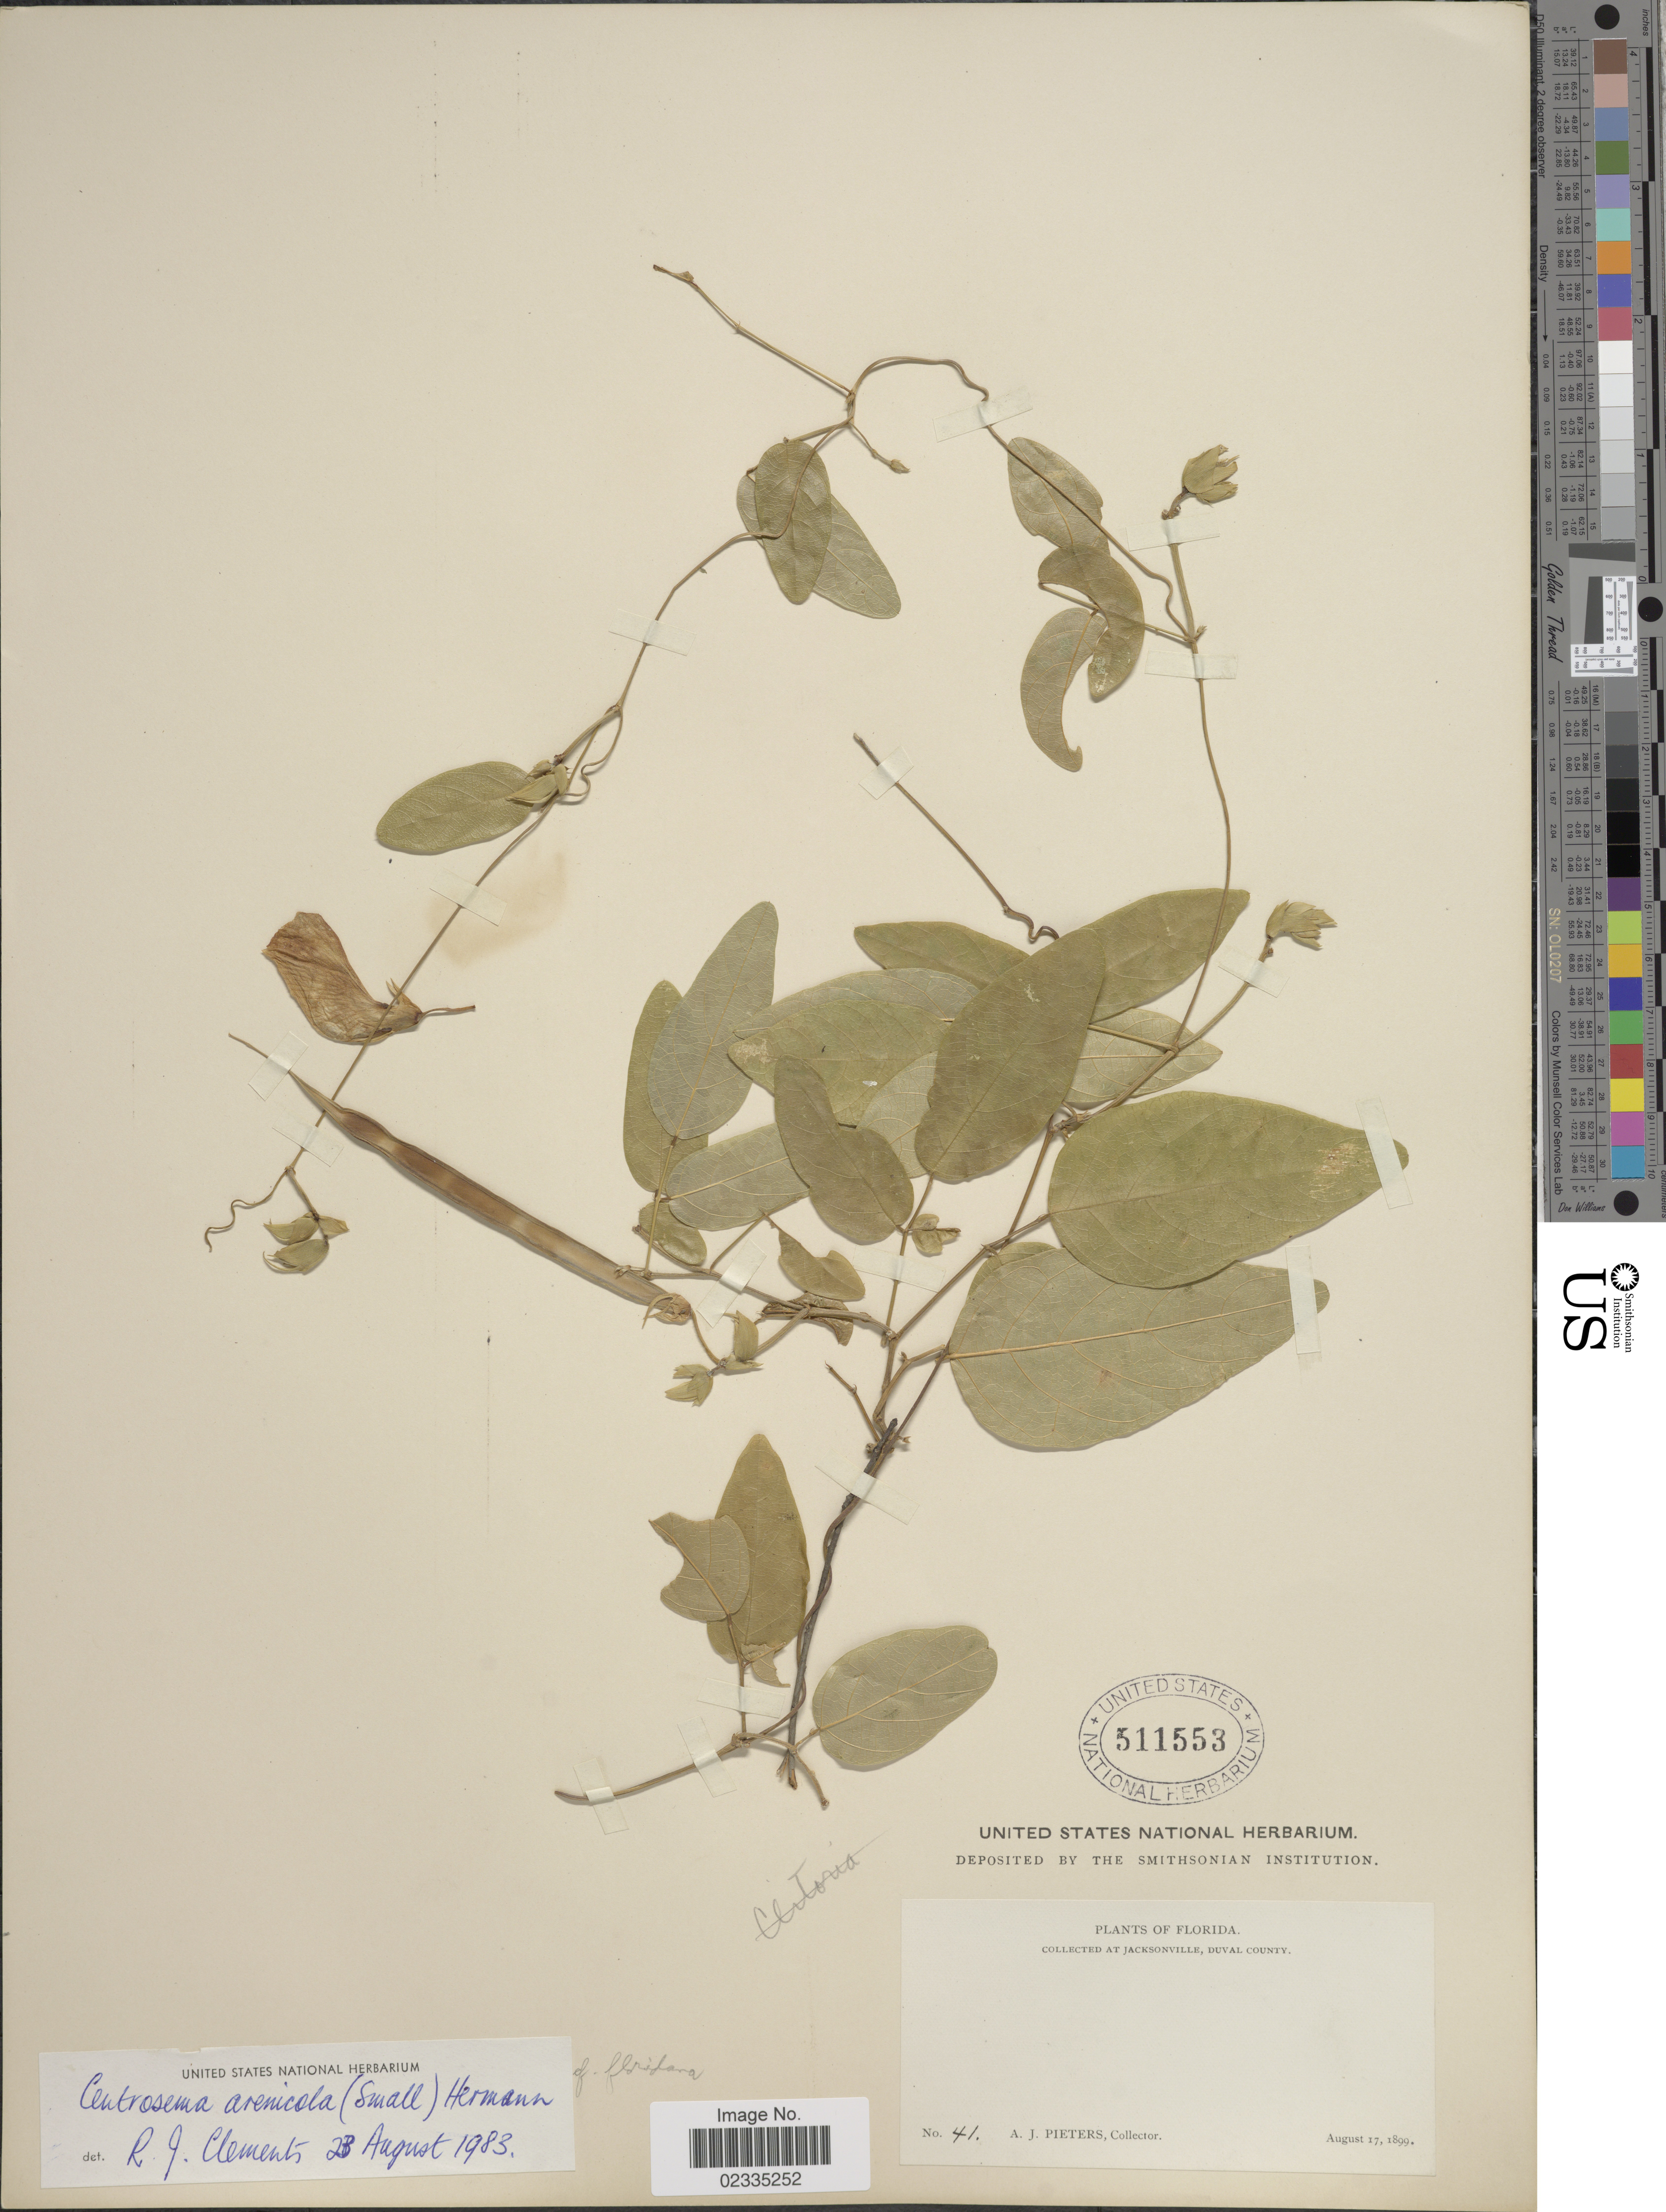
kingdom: Plantae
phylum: Tracheophyta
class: Magnoliopsida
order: Fabales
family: Fabaceae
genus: Centrosema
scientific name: Centrosema arenicola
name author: (Small) F.J. Herm.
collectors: A. Pieters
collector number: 41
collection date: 1899-08-17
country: United States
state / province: Florida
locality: Jacksonville, Duval County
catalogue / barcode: US 511553